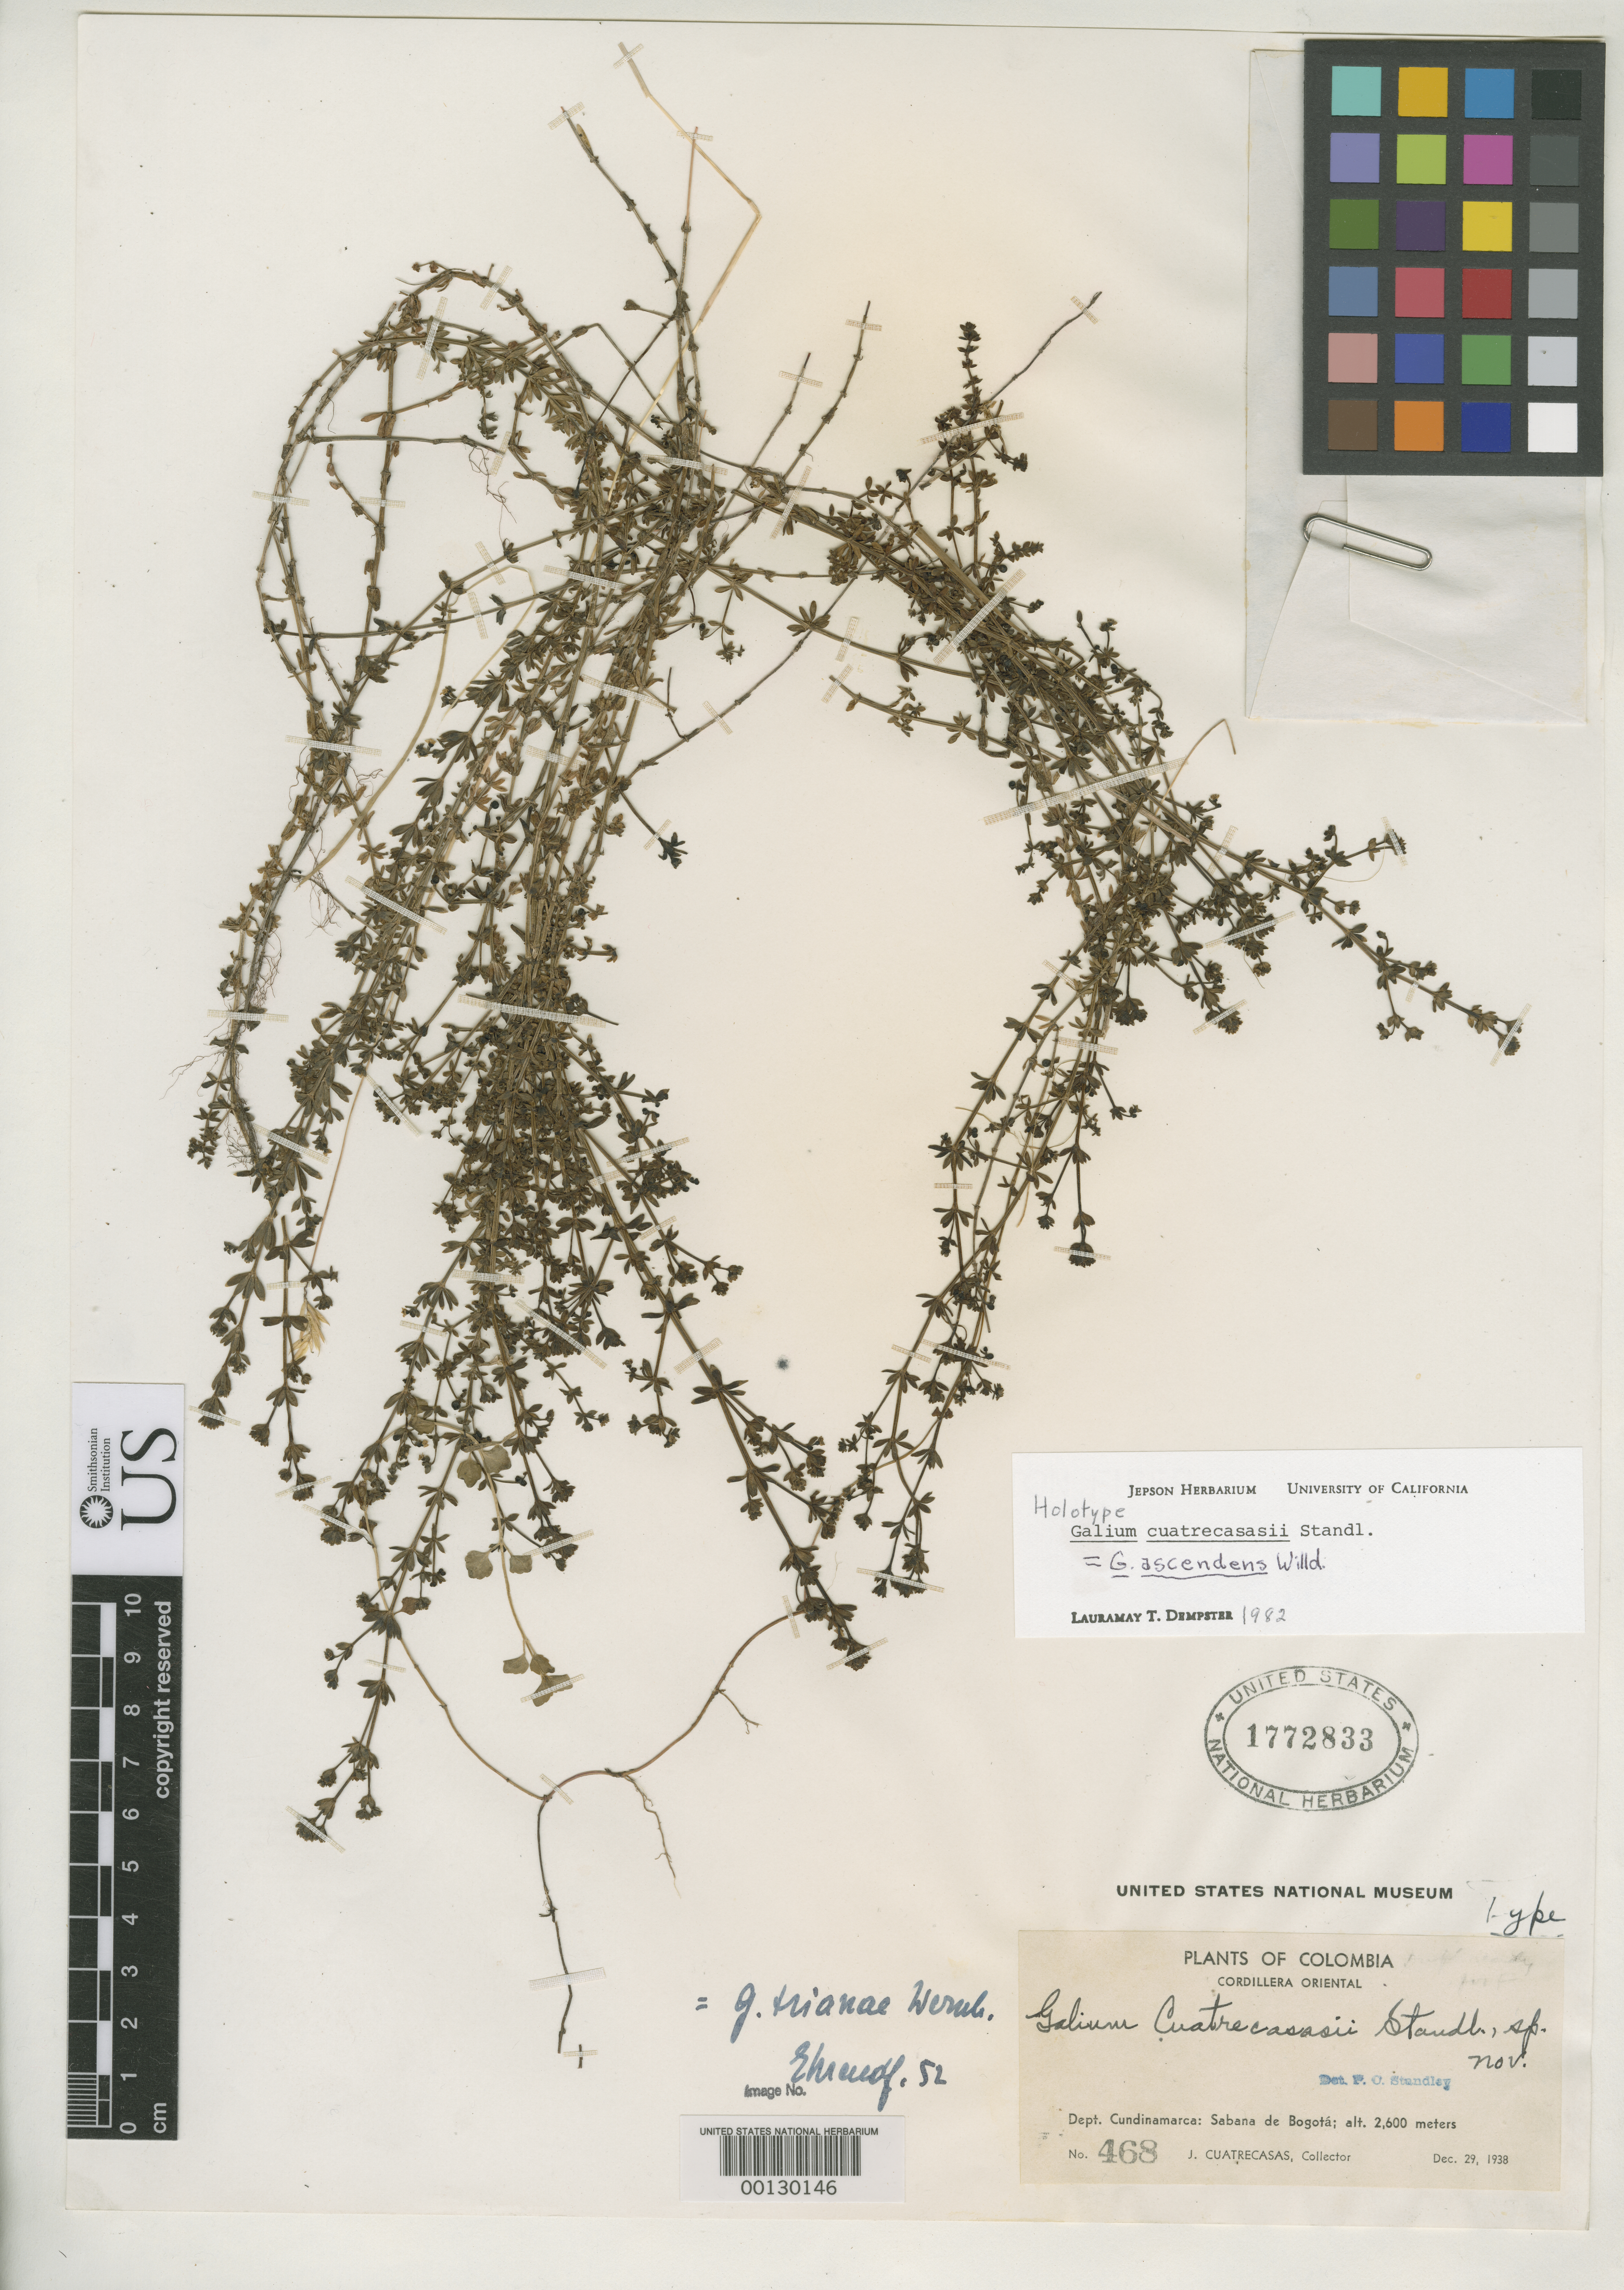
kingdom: Plantae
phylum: Tracheophyta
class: Magnoliopsida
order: Gentianales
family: Rubiaceae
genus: Galium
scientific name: Galium cuatrecasasii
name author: Standl.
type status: Holotype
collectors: J. Cuatrecasas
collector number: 468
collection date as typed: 29 Dec 1938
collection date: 1938-12-29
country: Colombia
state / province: Cundinamarca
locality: Sabana de Bogota.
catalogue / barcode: US 1772833